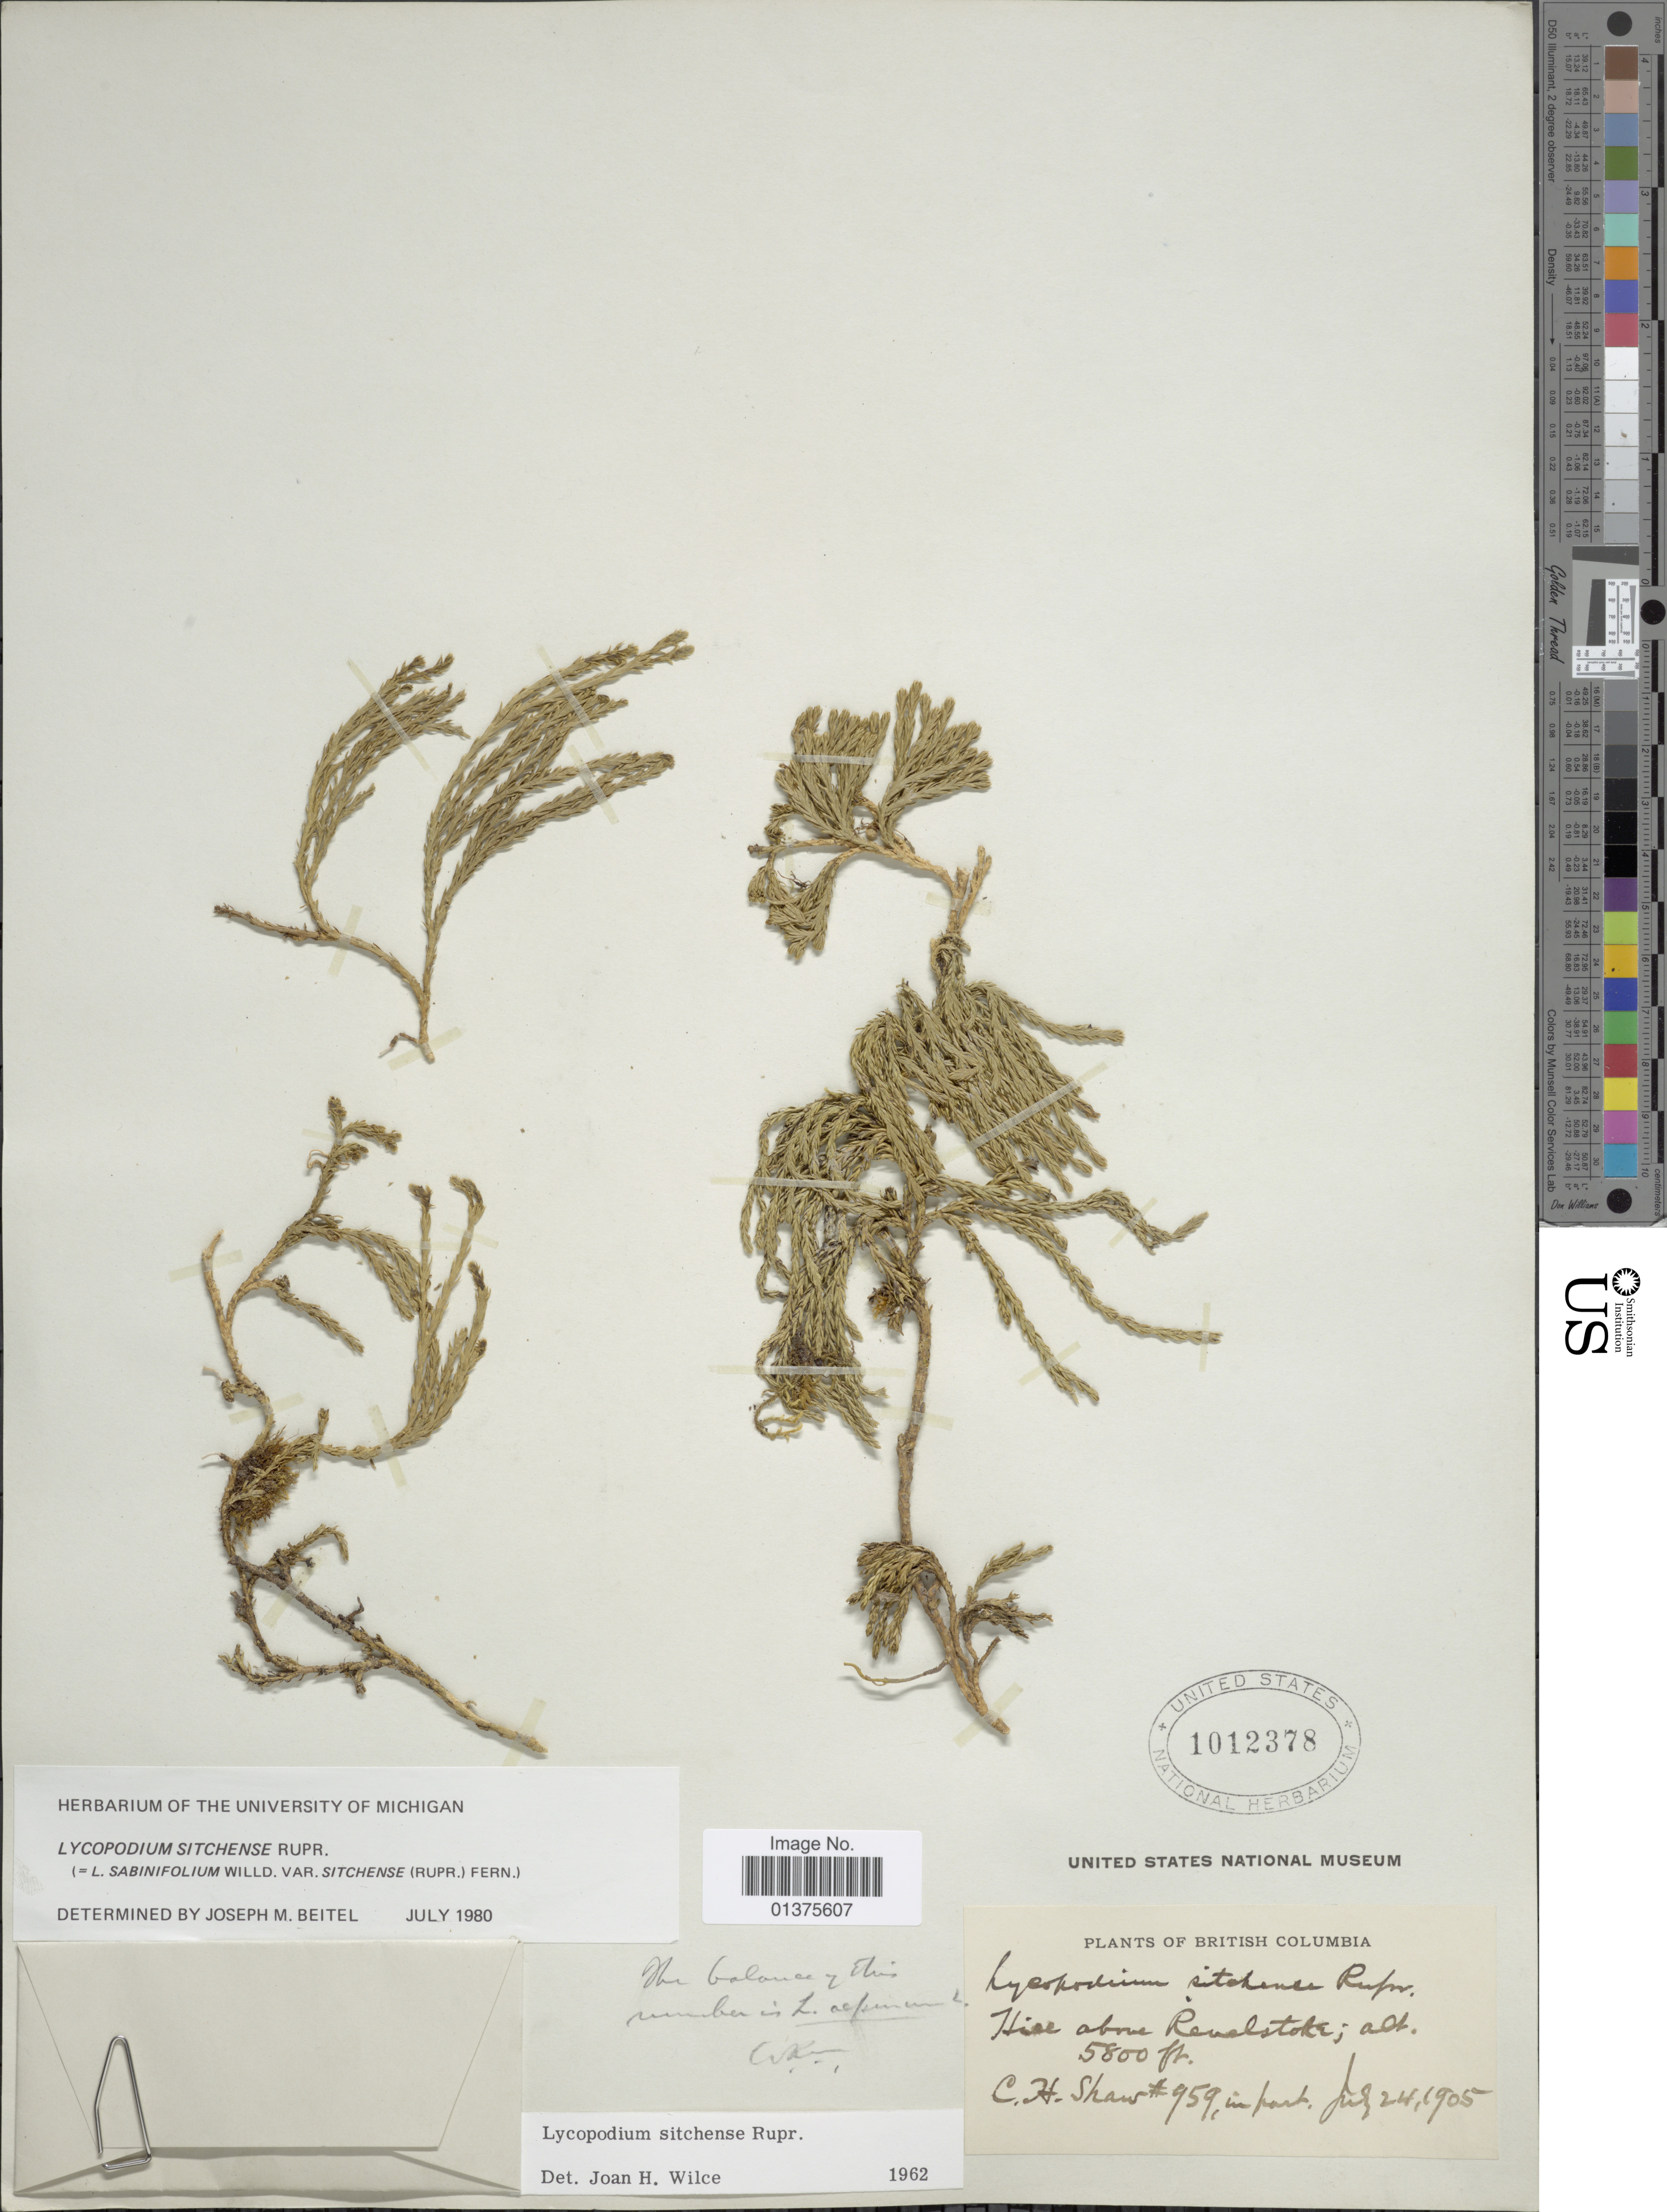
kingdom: Plantae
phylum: Tracheophyta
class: Lycopodiopsida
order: Lycopodiales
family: Lycopodiaceae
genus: Diphasiastrum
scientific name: Diphasiastrum sitchense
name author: (Rupr.) Holub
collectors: C. H. Shaw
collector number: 959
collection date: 1905-07-24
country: Canada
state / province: British Columbia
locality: Hill above Revelstoke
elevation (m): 1768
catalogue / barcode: US 1012378